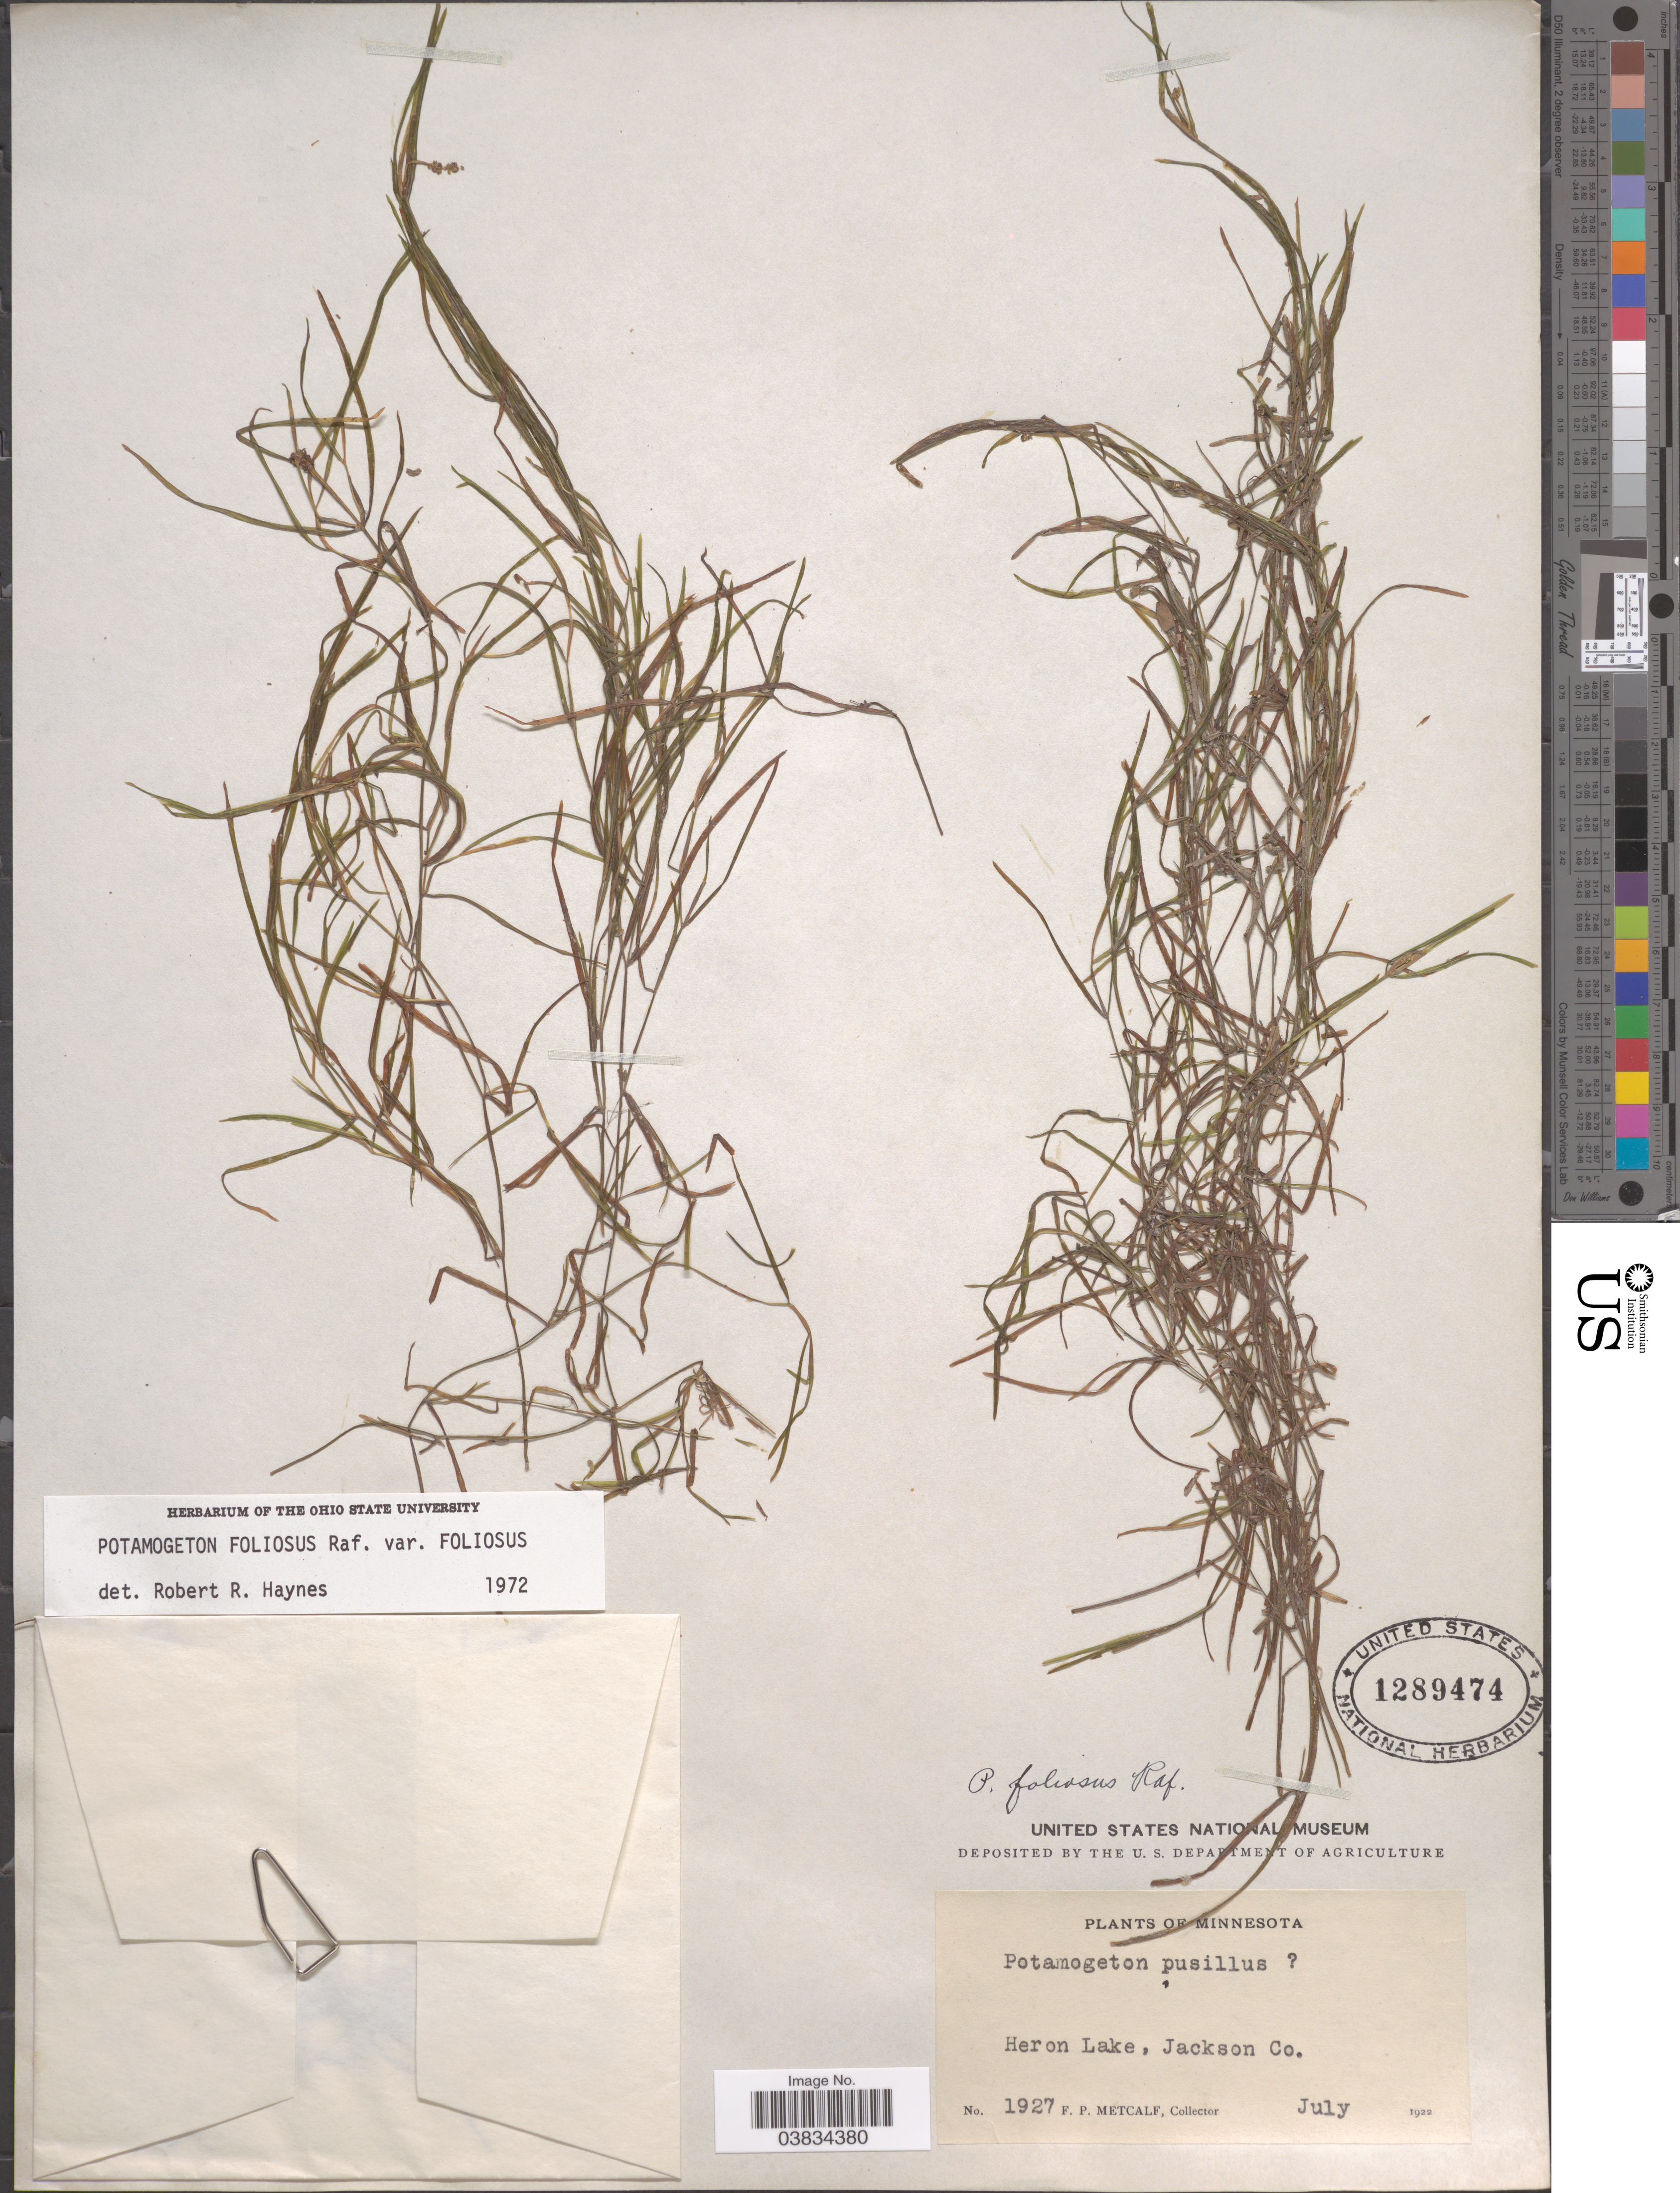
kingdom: Plantae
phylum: Tracheophyta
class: Liliopsida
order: Alismatales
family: Potamogetonaceae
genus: Potamogeton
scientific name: Potamogeton foliosus var. foliosus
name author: Raf.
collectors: F. Metcalf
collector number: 1927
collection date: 1922-07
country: United States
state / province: Minnesota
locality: Heron Lake, Jackson Co.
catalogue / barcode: US 1289474